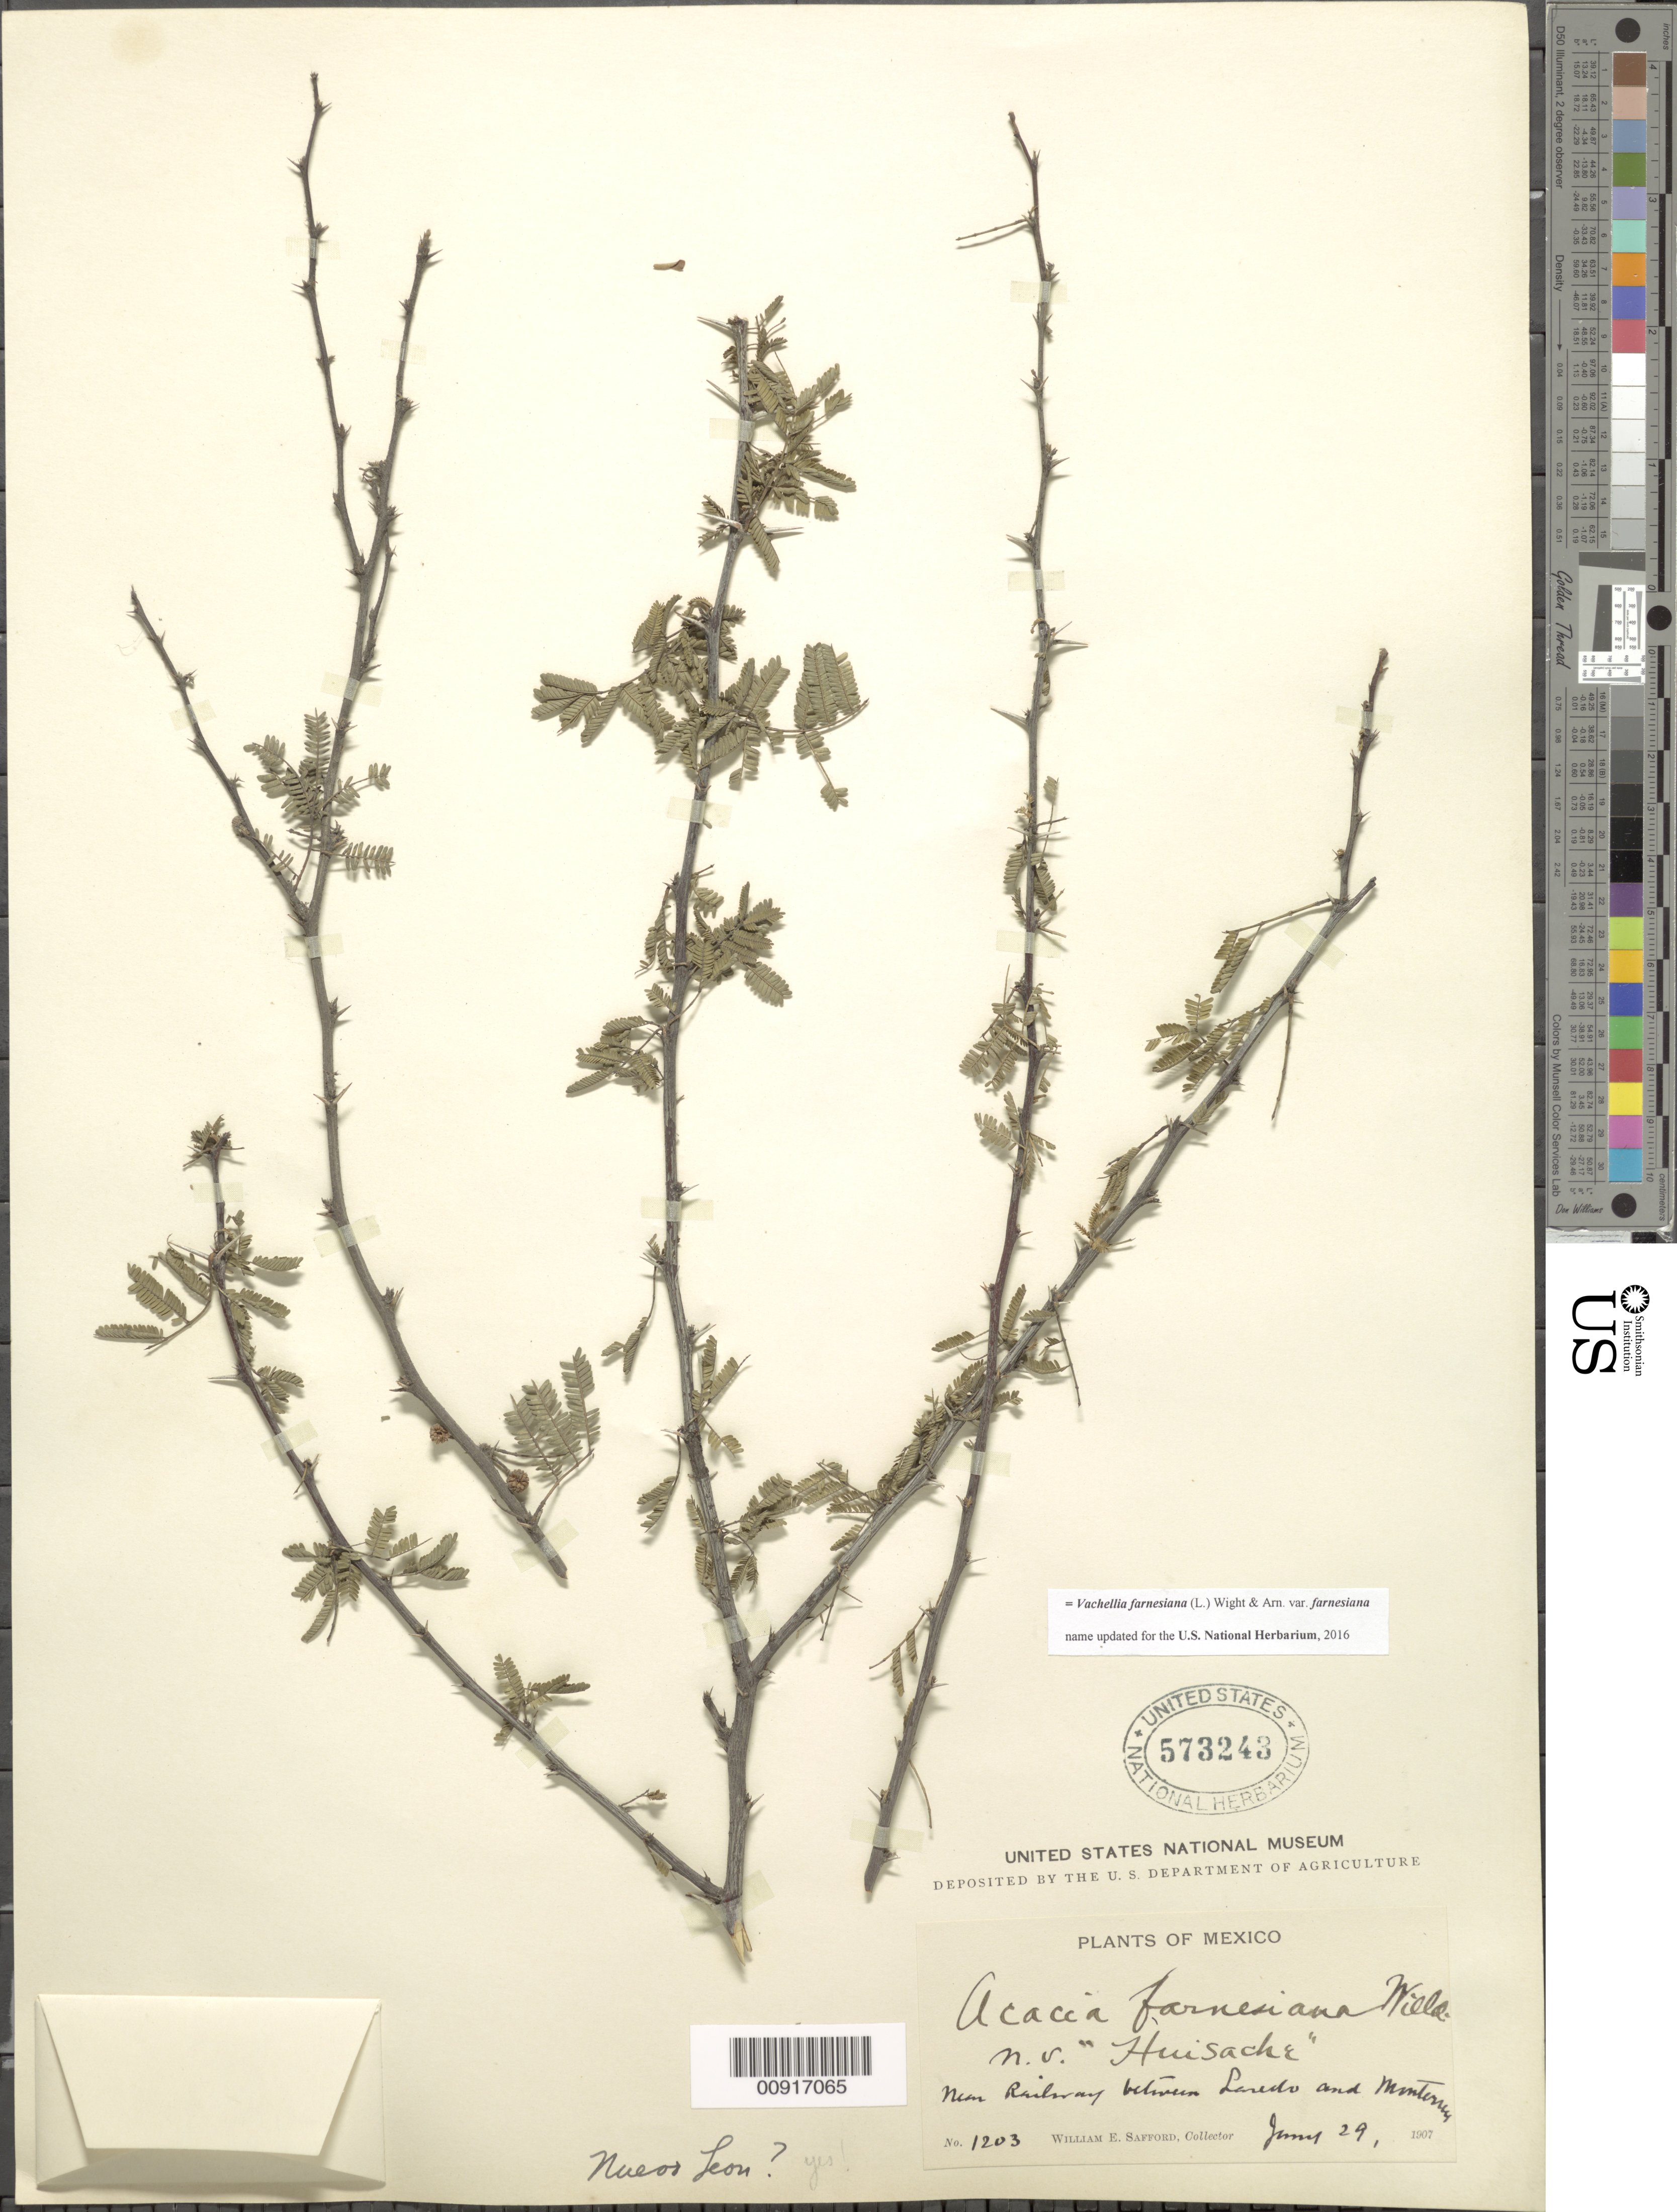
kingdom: Plantae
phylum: Tracheophyta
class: Magnoliopsida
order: Fabales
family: Fabaceae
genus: Vachellia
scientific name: Vachellia farnesiana var. farnesiana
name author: (L.) Wight & Arn.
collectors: W. E. Safford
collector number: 1203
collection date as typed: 29 Jan 1907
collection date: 1907-01-29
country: Mexico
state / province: Nuevo León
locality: Near railway between Laredo and Monterrey.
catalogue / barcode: US 573243